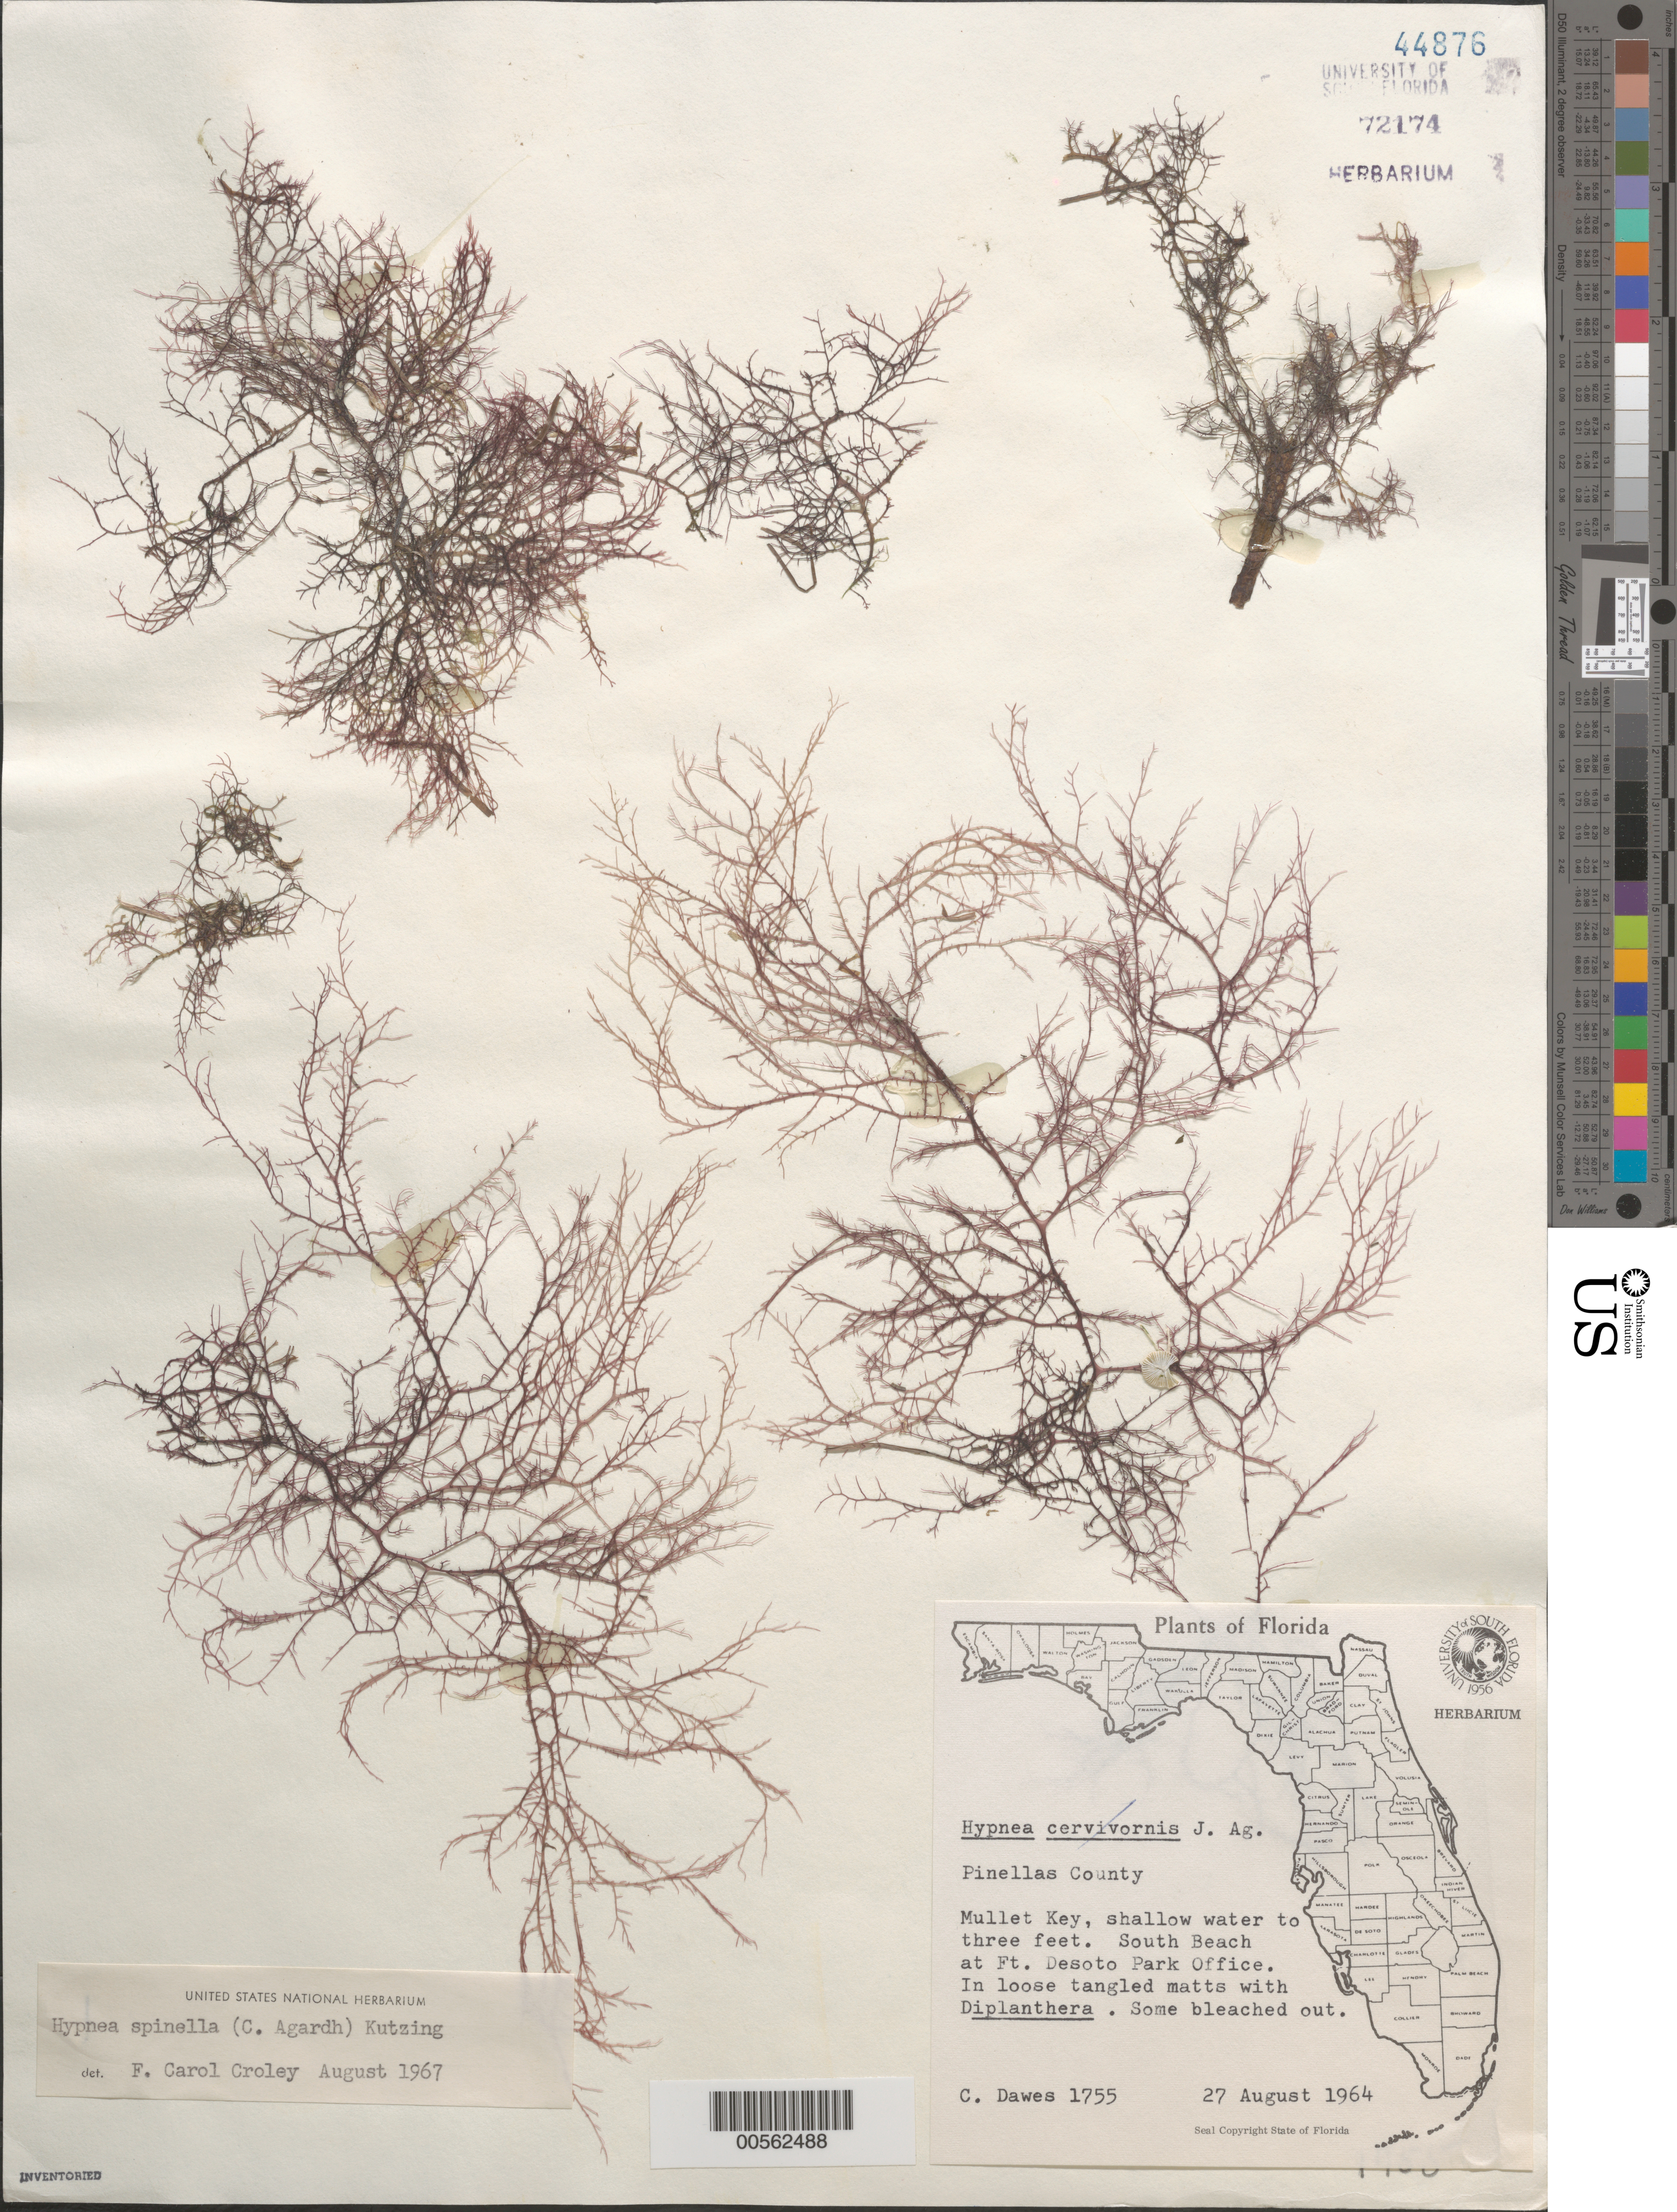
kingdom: Plantae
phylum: Rhodophyta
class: Florideophyceae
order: Gigartinales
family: Cystocloniaceae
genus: Hypnea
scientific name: Hypnea spinella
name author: (C. Agardh) Kütz.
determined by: Croley, F. C.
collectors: C. Dawes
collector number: CJD 1755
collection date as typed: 27 Aug 1964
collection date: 1964-08-27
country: United States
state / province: Florida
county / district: Pinellas County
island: Mullet Key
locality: South Beach, Fort DeSoto Park office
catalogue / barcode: US 44876